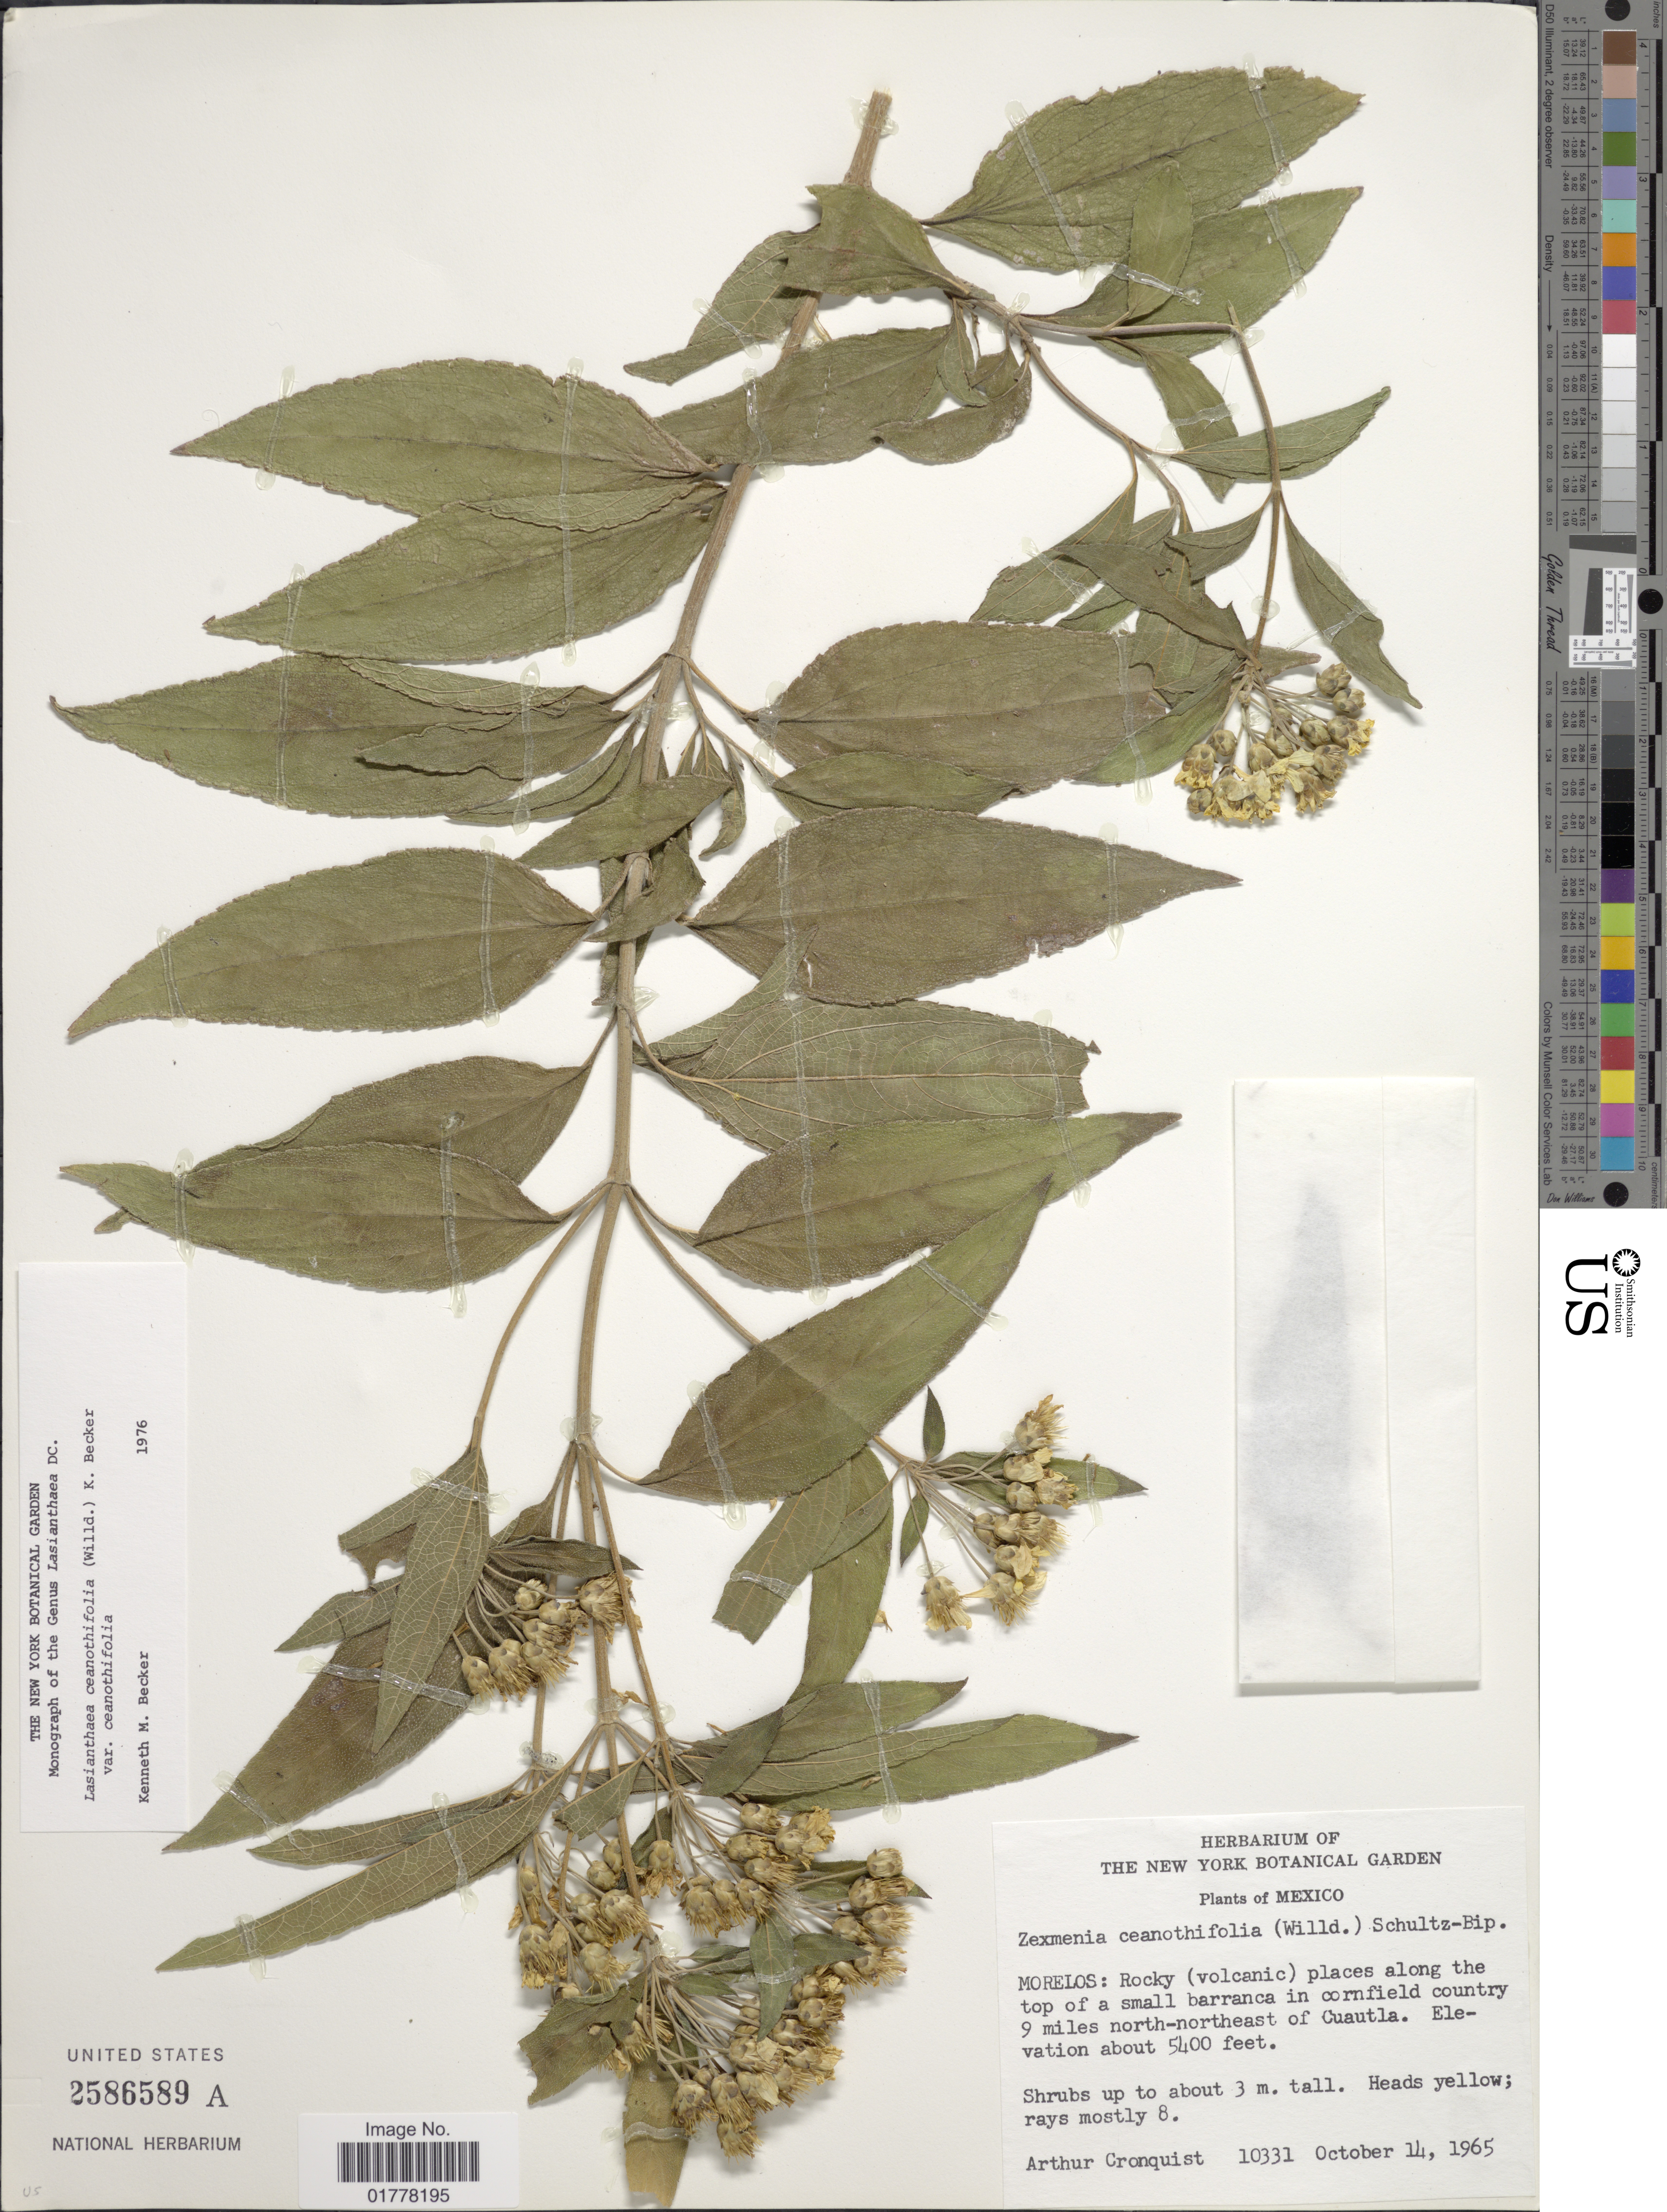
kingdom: Plantae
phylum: Tracheophyta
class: Magnoliopsida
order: Asterales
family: Asteraceae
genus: Lasianthaea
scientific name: Lasianthaea ceanothifolia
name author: (Willd.) K.M. Becker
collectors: A. J. Cronquist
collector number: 10331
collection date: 1965-10-14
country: Mexico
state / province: Morelos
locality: Morelos: Rocky (volcanic) places along the top of a small barranca in cornfield country 9 miles north-northeast of Cuautla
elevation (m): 1646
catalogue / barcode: US 2586589A